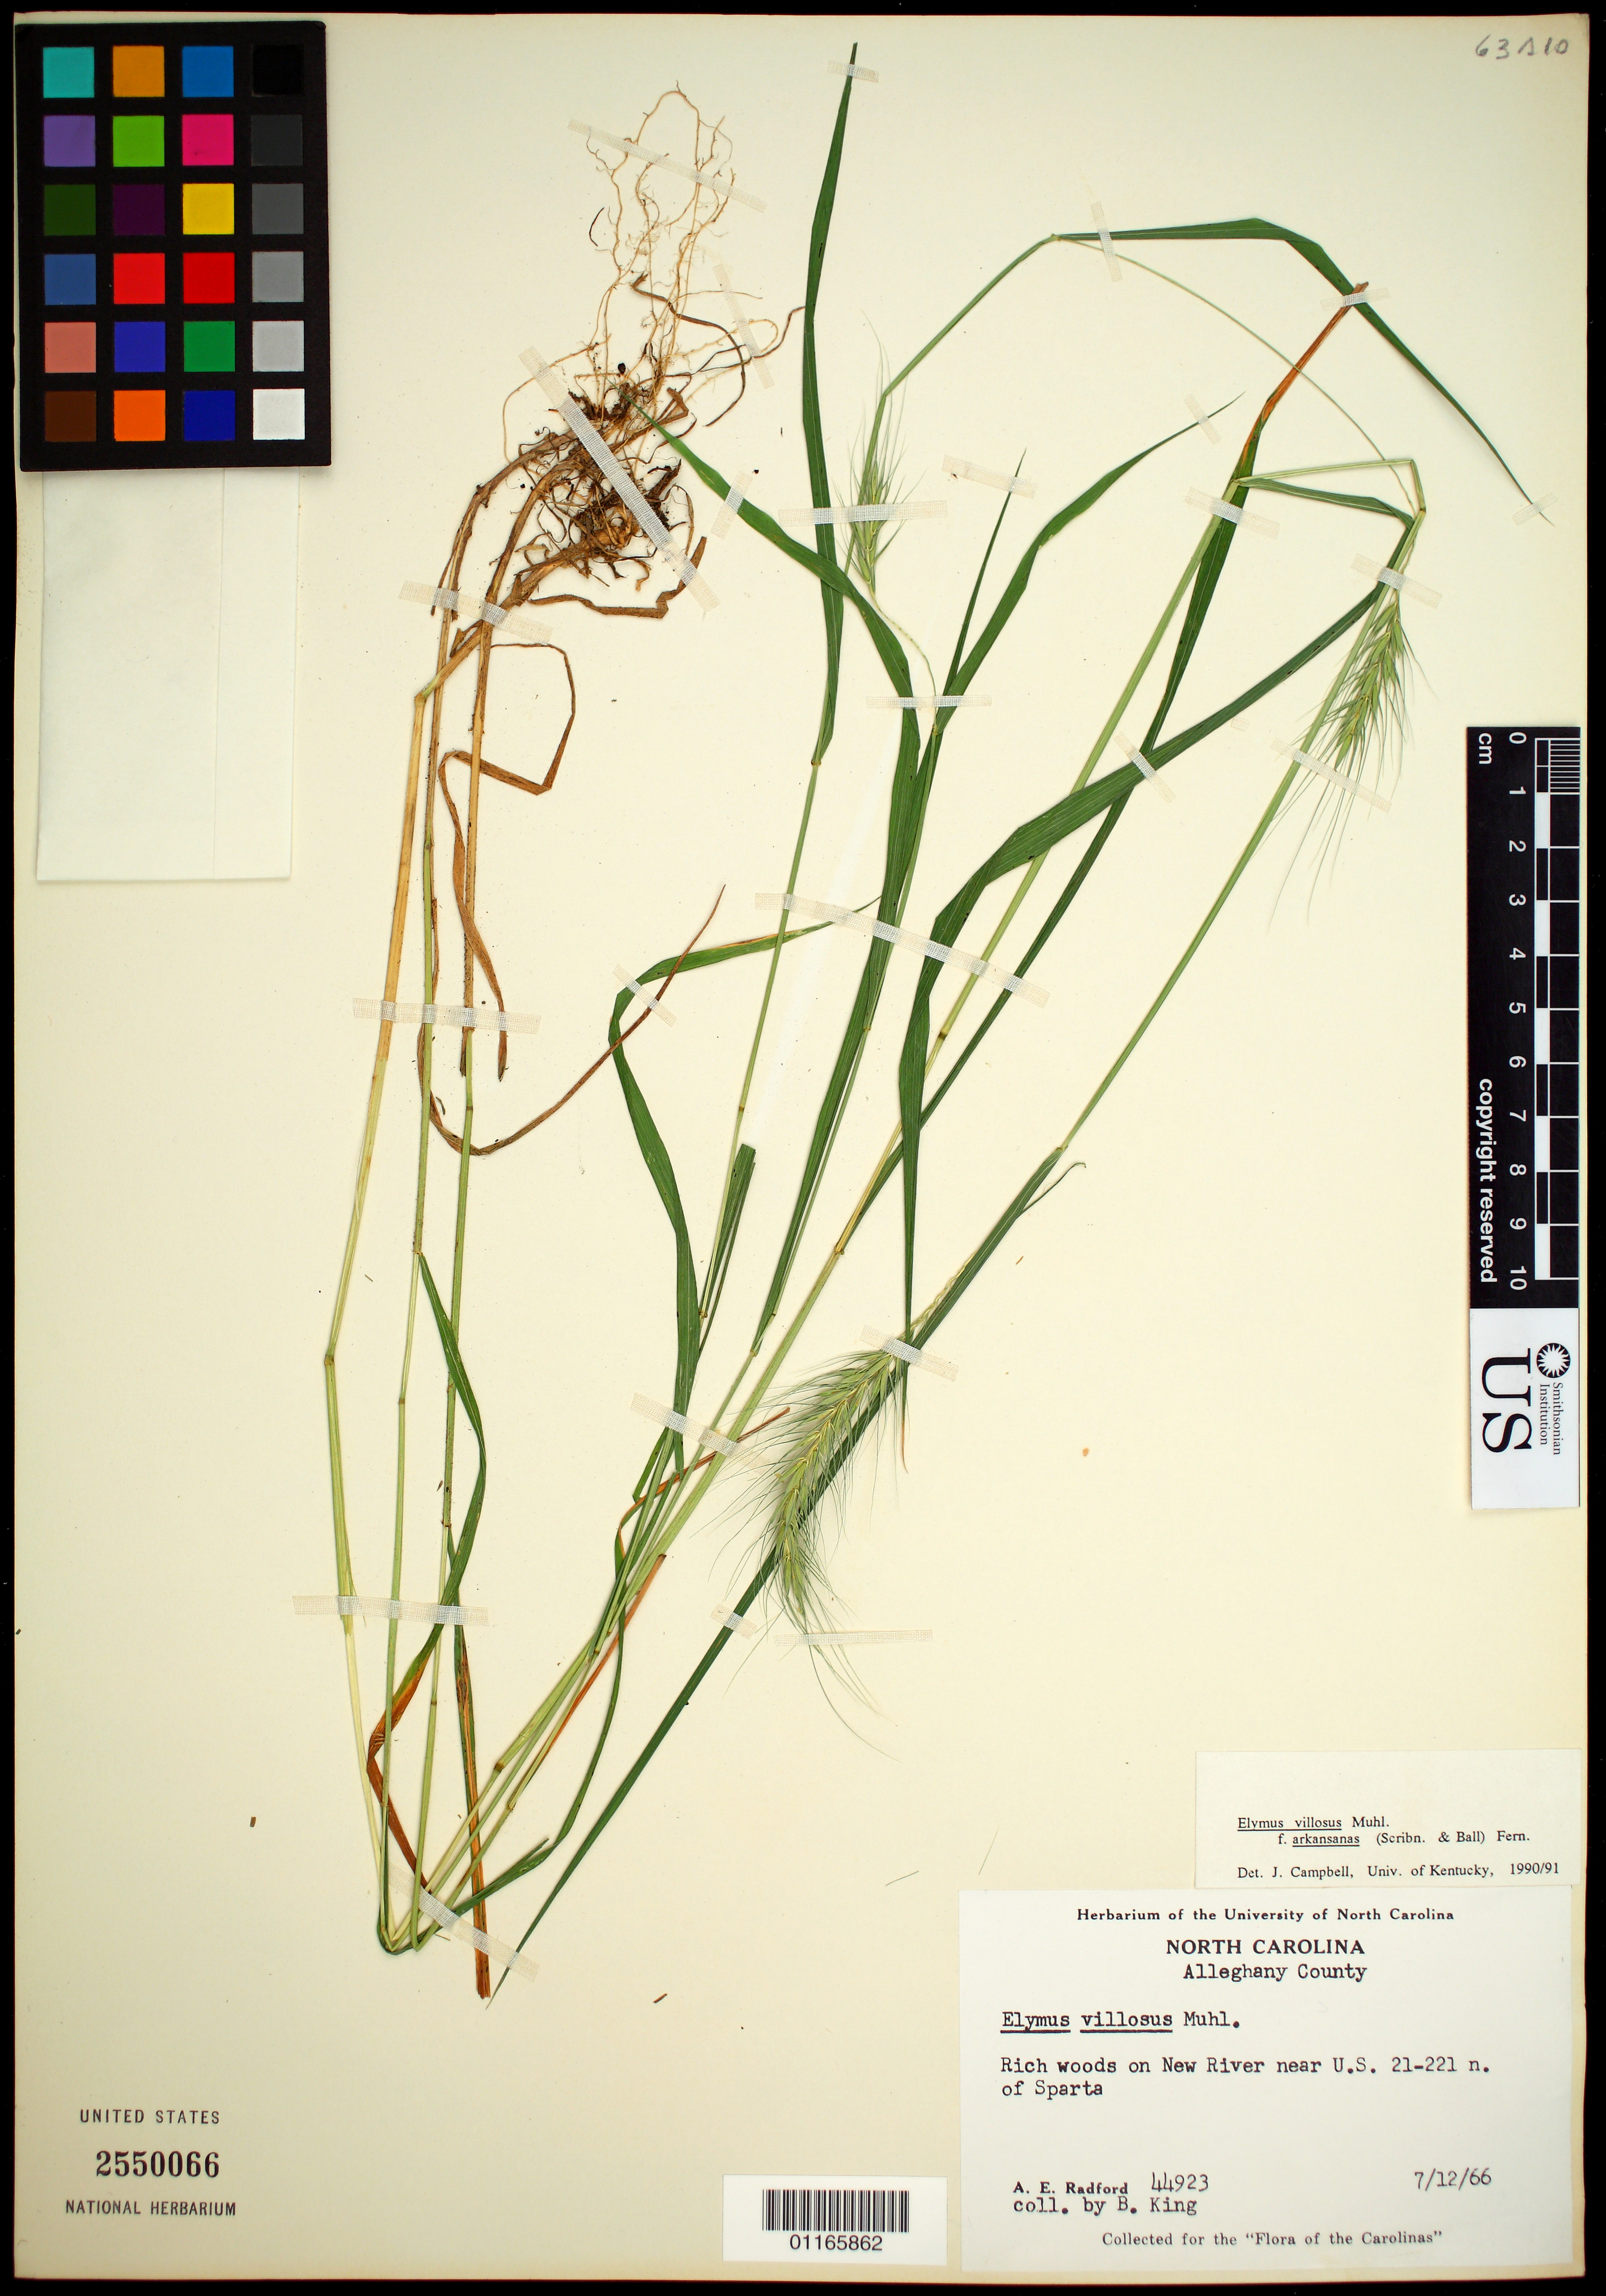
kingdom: Plantae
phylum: Tracheophyta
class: Liliopsida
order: Poales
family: Poaceae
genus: Elymus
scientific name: Elymus villosus f. arkansanus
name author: Muhl.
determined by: Campbell, J.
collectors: A. E. Radford & B. King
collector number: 44923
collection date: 1966-07-12 or 1966-12-07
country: United States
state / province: North Carolina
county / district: Alleghany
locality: Woods on New River near U.S. 21-221 n. of Sparta.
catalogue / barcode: US 2550066